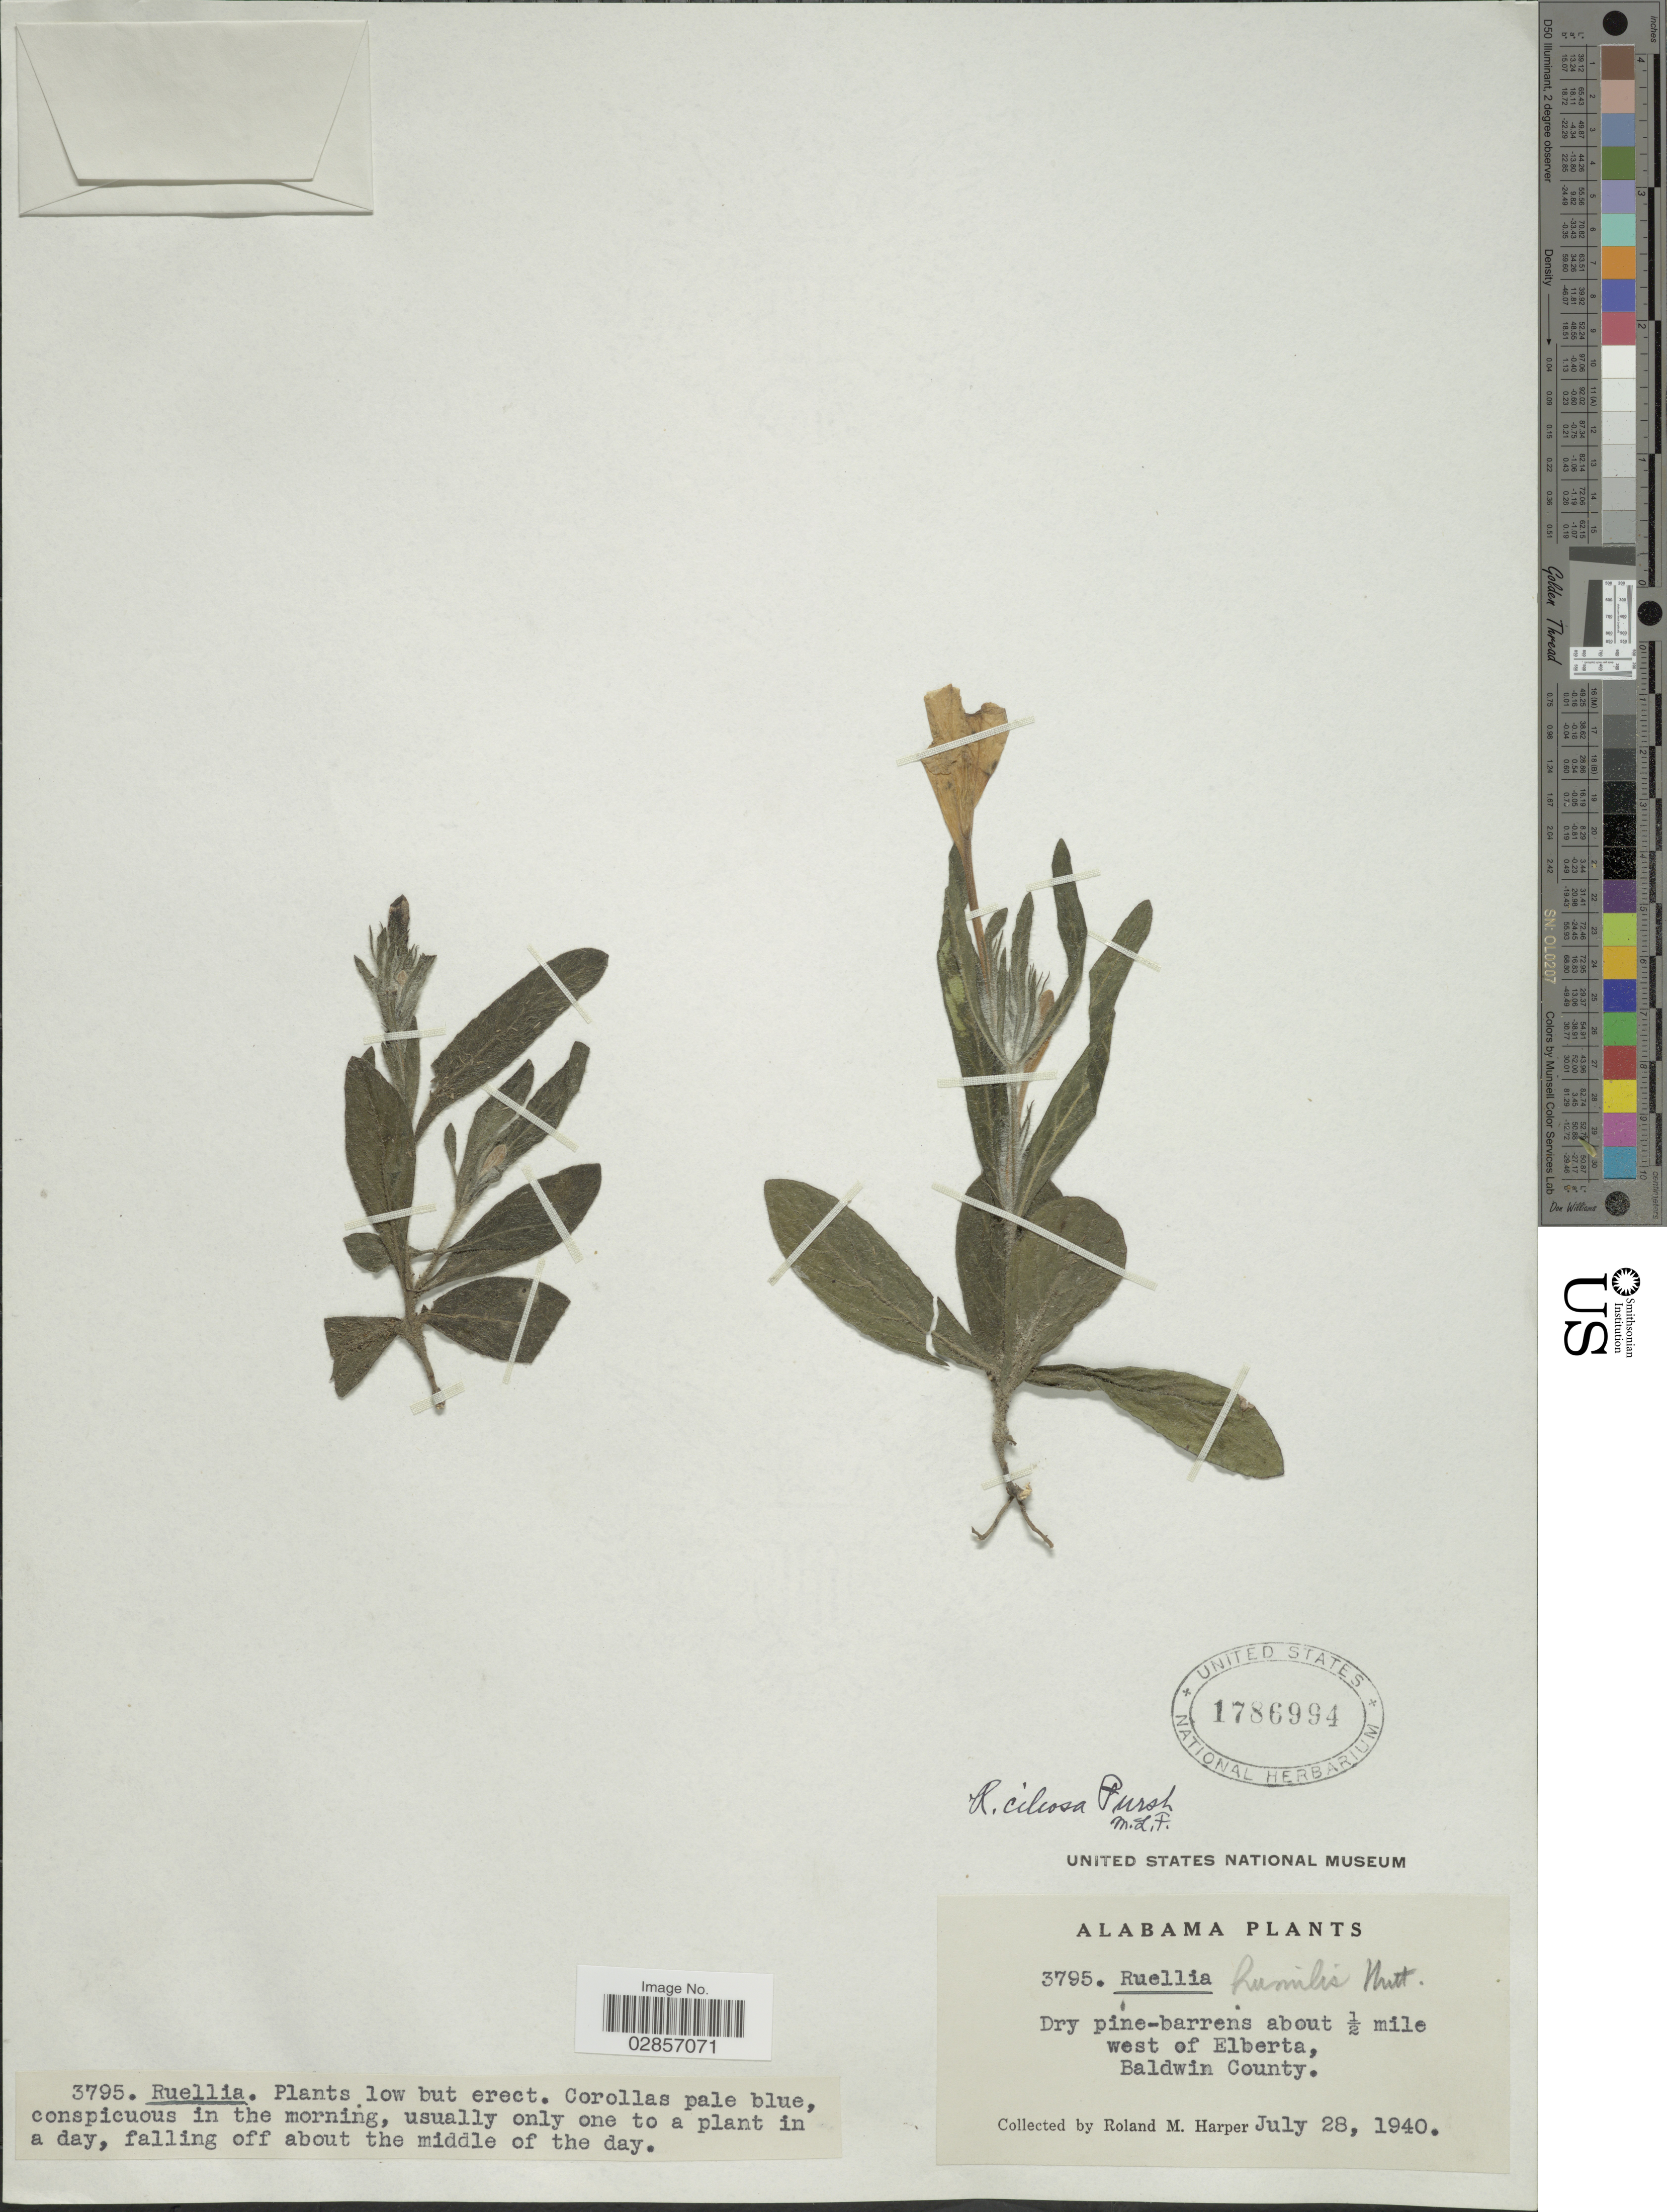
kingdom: Plantae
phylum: Tracheophyta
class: Magnoliopsida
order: Lamiales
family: Acanthaceae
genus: Ruellia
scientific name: Ruellia ciliosa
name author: Pursh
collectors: R. M. Harper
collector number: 3795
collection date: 1940-07-28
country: United States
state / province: Alabama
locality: Dry pine-barrens about ½ mile west of Elberta, Baldwin County.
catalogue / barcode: US 1786994